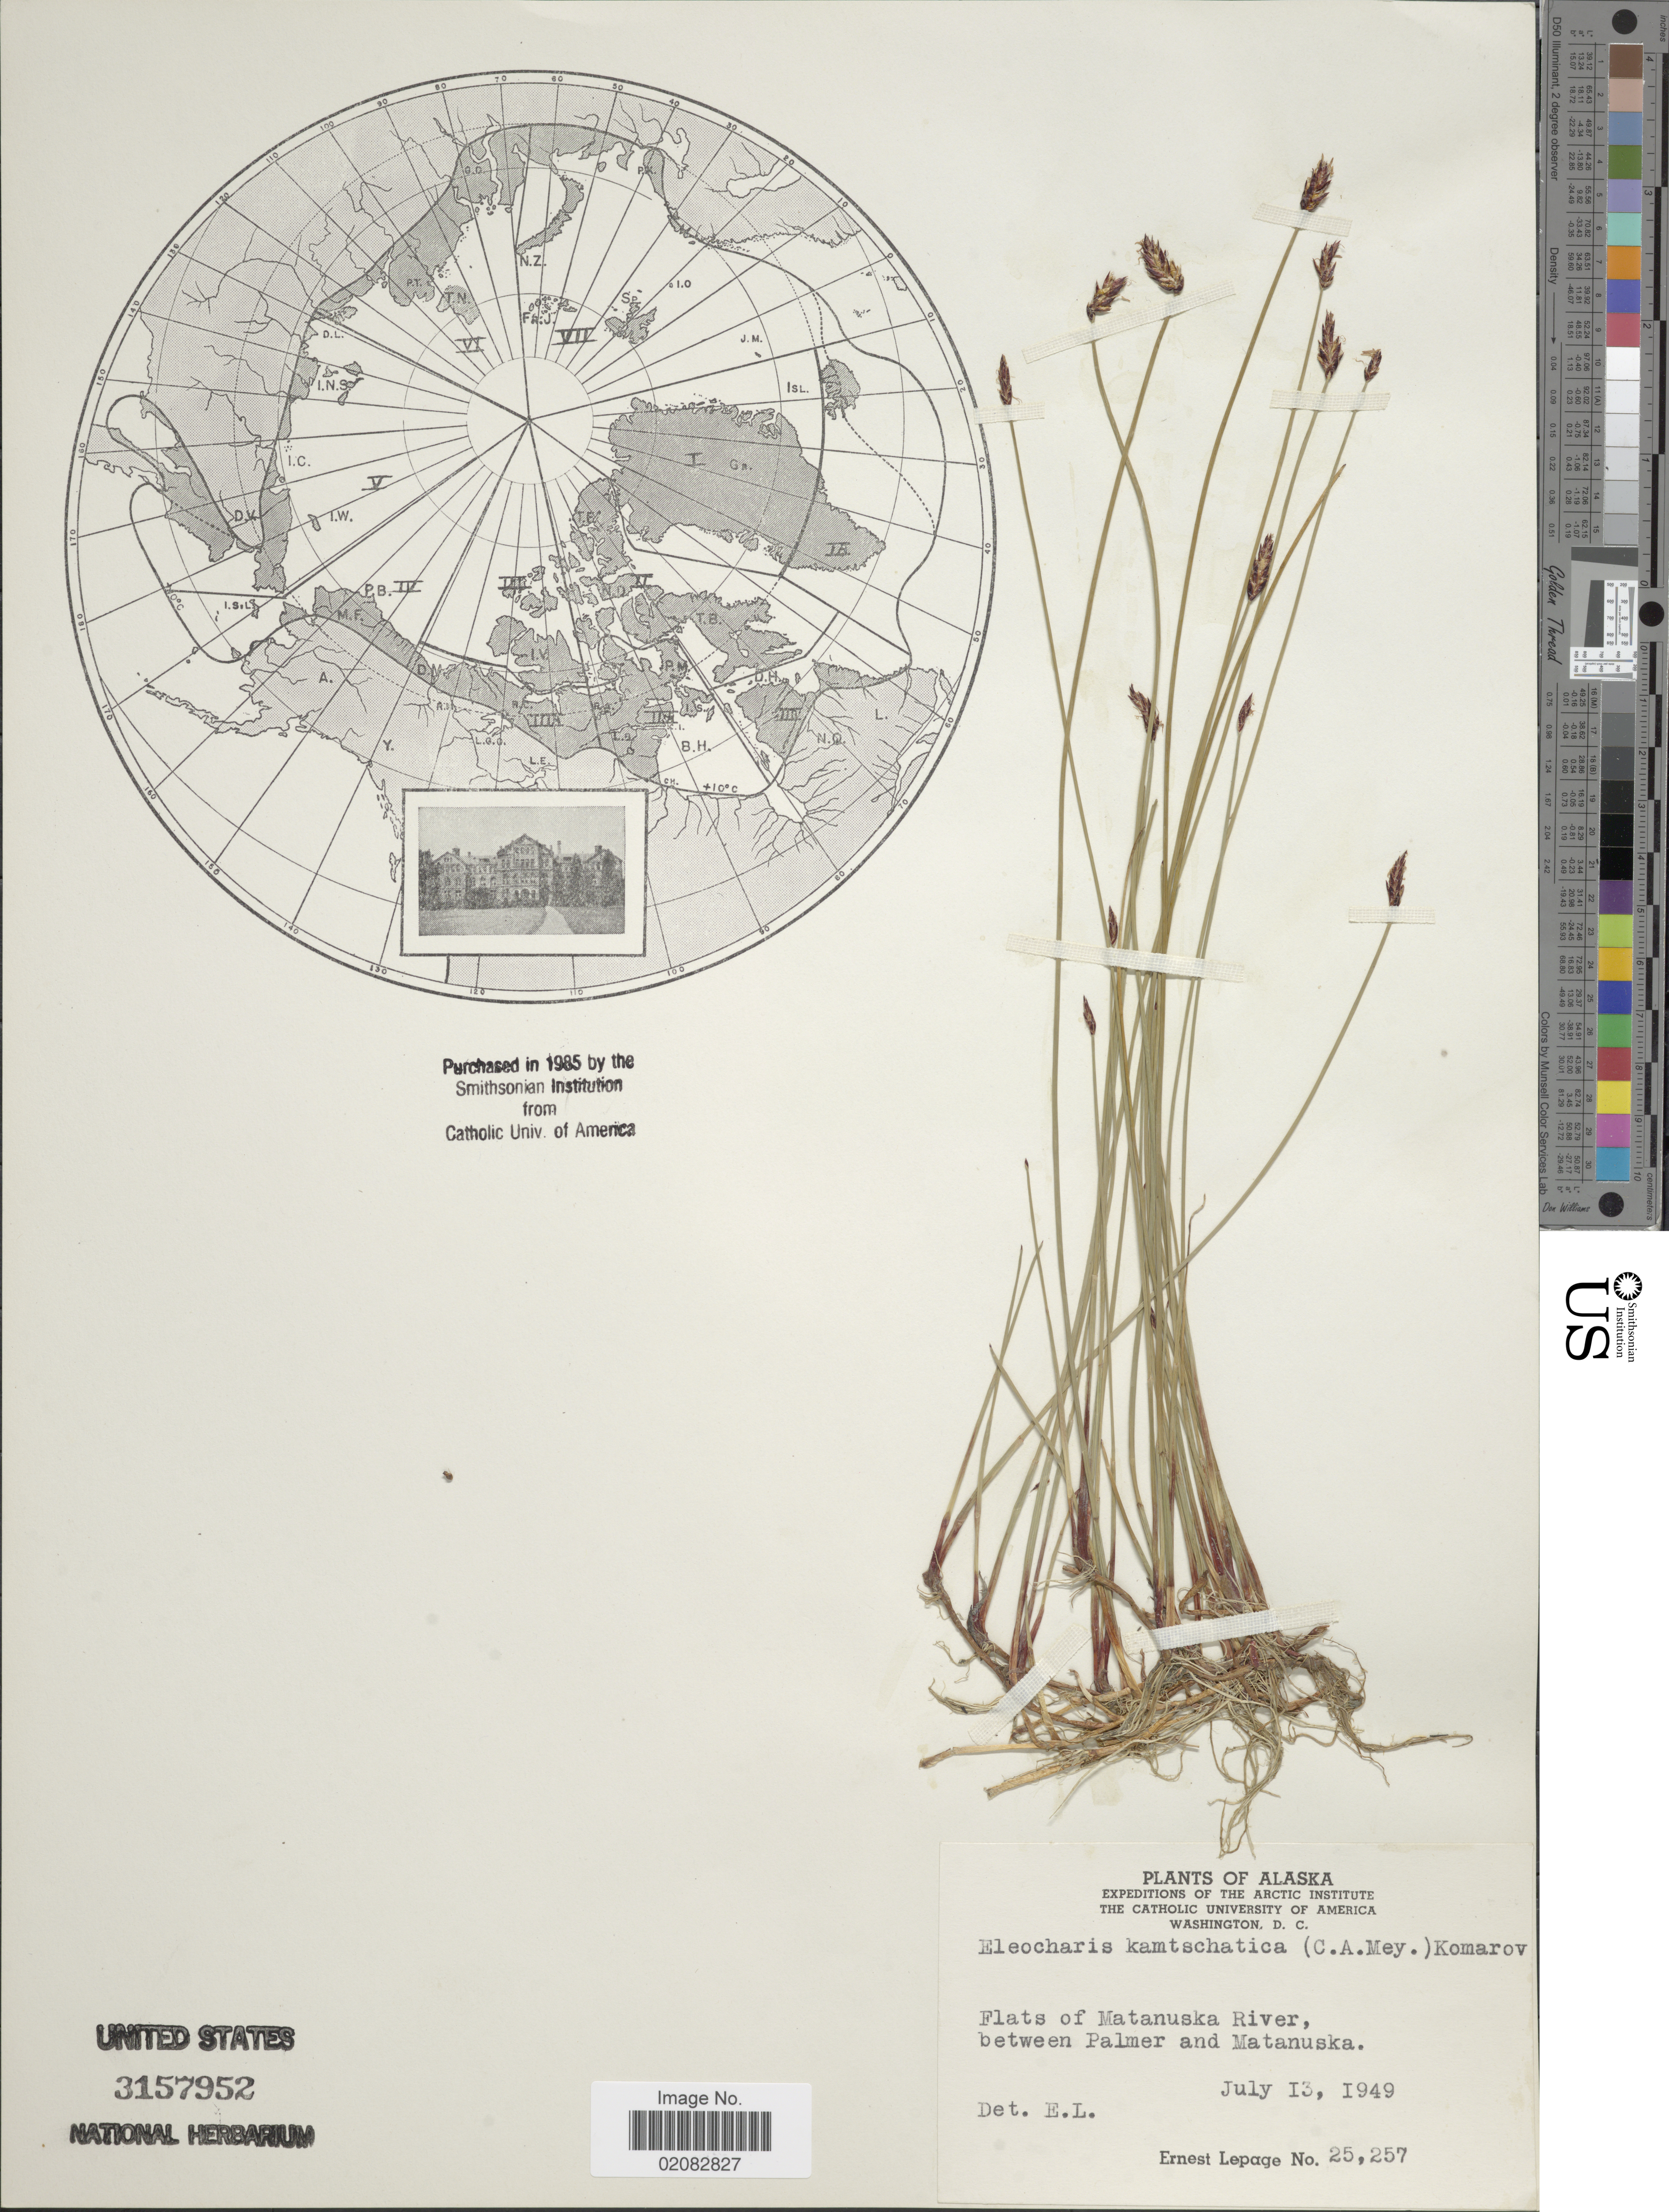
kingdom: Plantae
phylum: Tracheophyta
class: Liliopsida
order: Poales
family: Cyperaceae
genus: Eleocharis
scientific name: Eleocharis kamtschatica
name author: (C.A. Mey.) Kom.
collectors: E. Lepage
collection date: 1949-07-13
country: United States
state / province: Alaska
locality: Flats of Matanuska River, between Palmer and Matanuska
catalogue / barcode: US 3157952